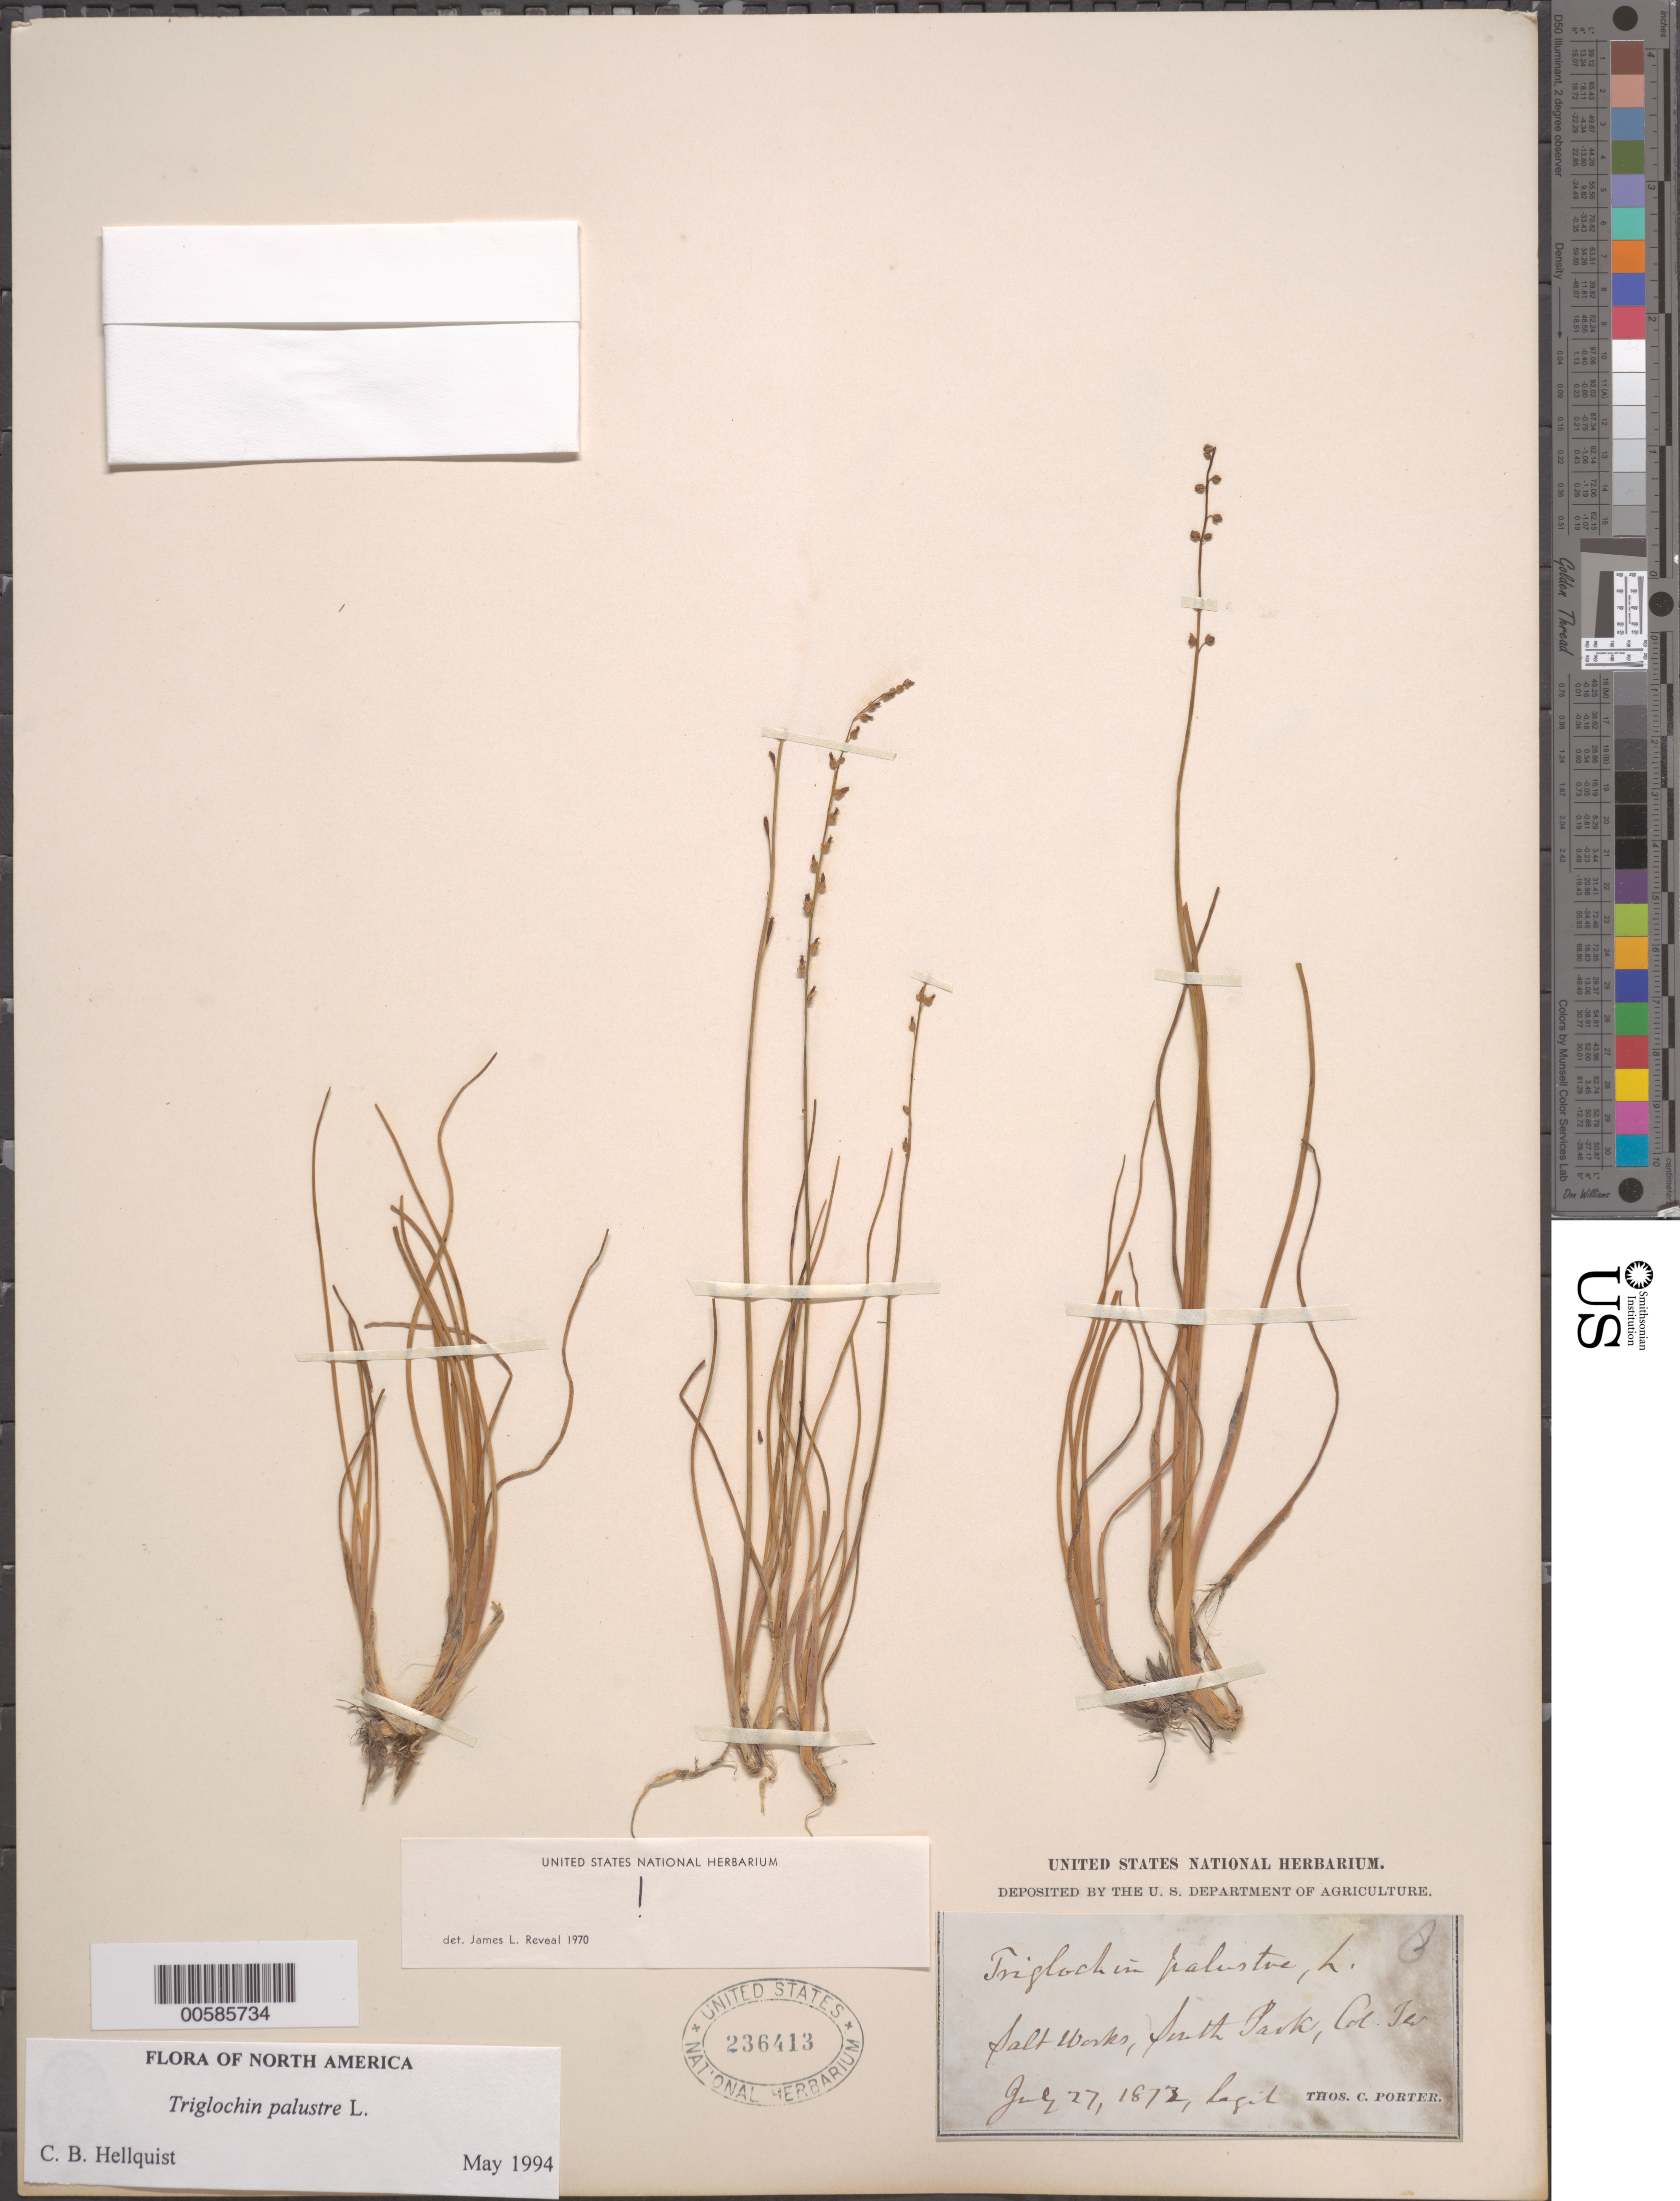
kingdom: Plantae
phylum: Tracheophyta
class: Liliopsida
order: Alismatales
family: Juncaginaceae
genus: Triglochin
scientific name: Triglochin palustris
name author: L.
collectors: T. C. Porter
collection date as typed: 27 Jul 1872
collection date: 1872-07-27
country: United States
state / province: Colorado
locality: Salt Works, South Park, Col. Ter.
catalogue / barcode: US 236413